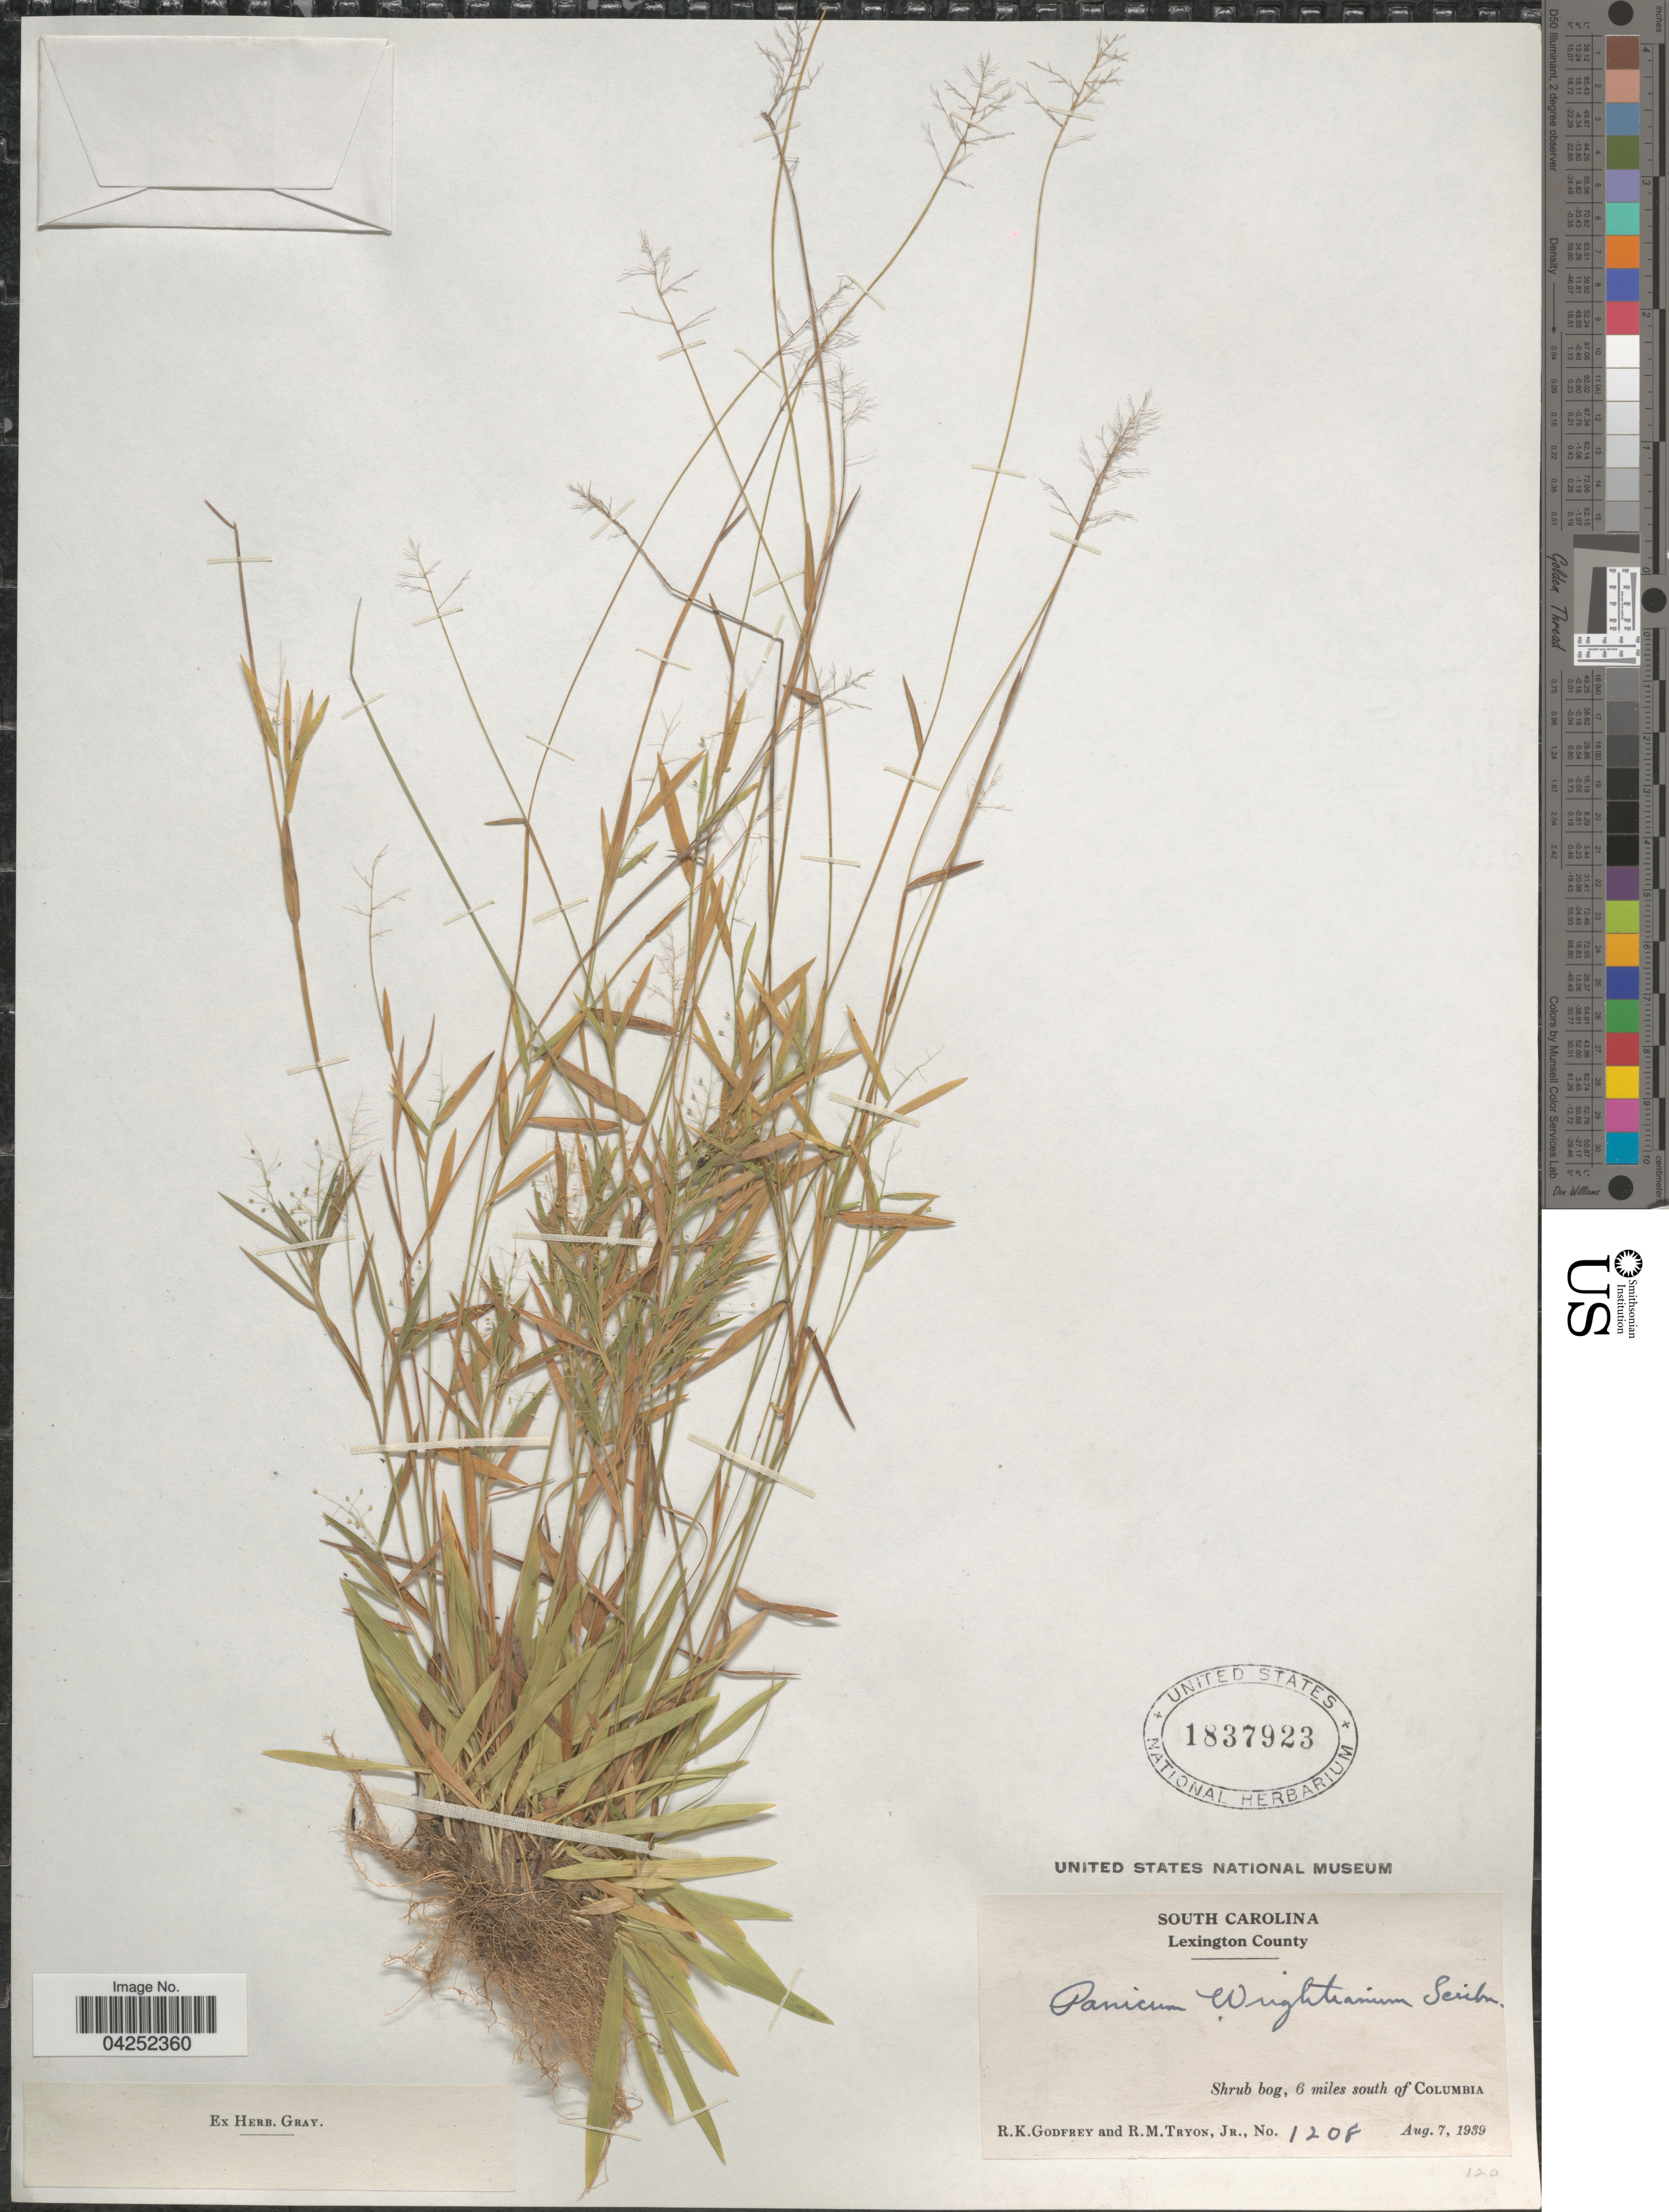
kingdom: Plantae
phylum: Tracheophyta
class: Liliopsida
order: Poales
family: Poaceae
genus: Dichanthelium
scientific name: Dichanthelium acuminatum var. longiligulatum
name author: (Nash) Gould & C.A. Clark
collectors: R. K. Godfrey & R. Tryon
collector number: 1208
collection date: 1939-08-07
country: United States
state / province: South Carolina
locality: Lexington County. Shrub bog, 6 miles south of Columbia.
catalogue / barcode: US 1837923